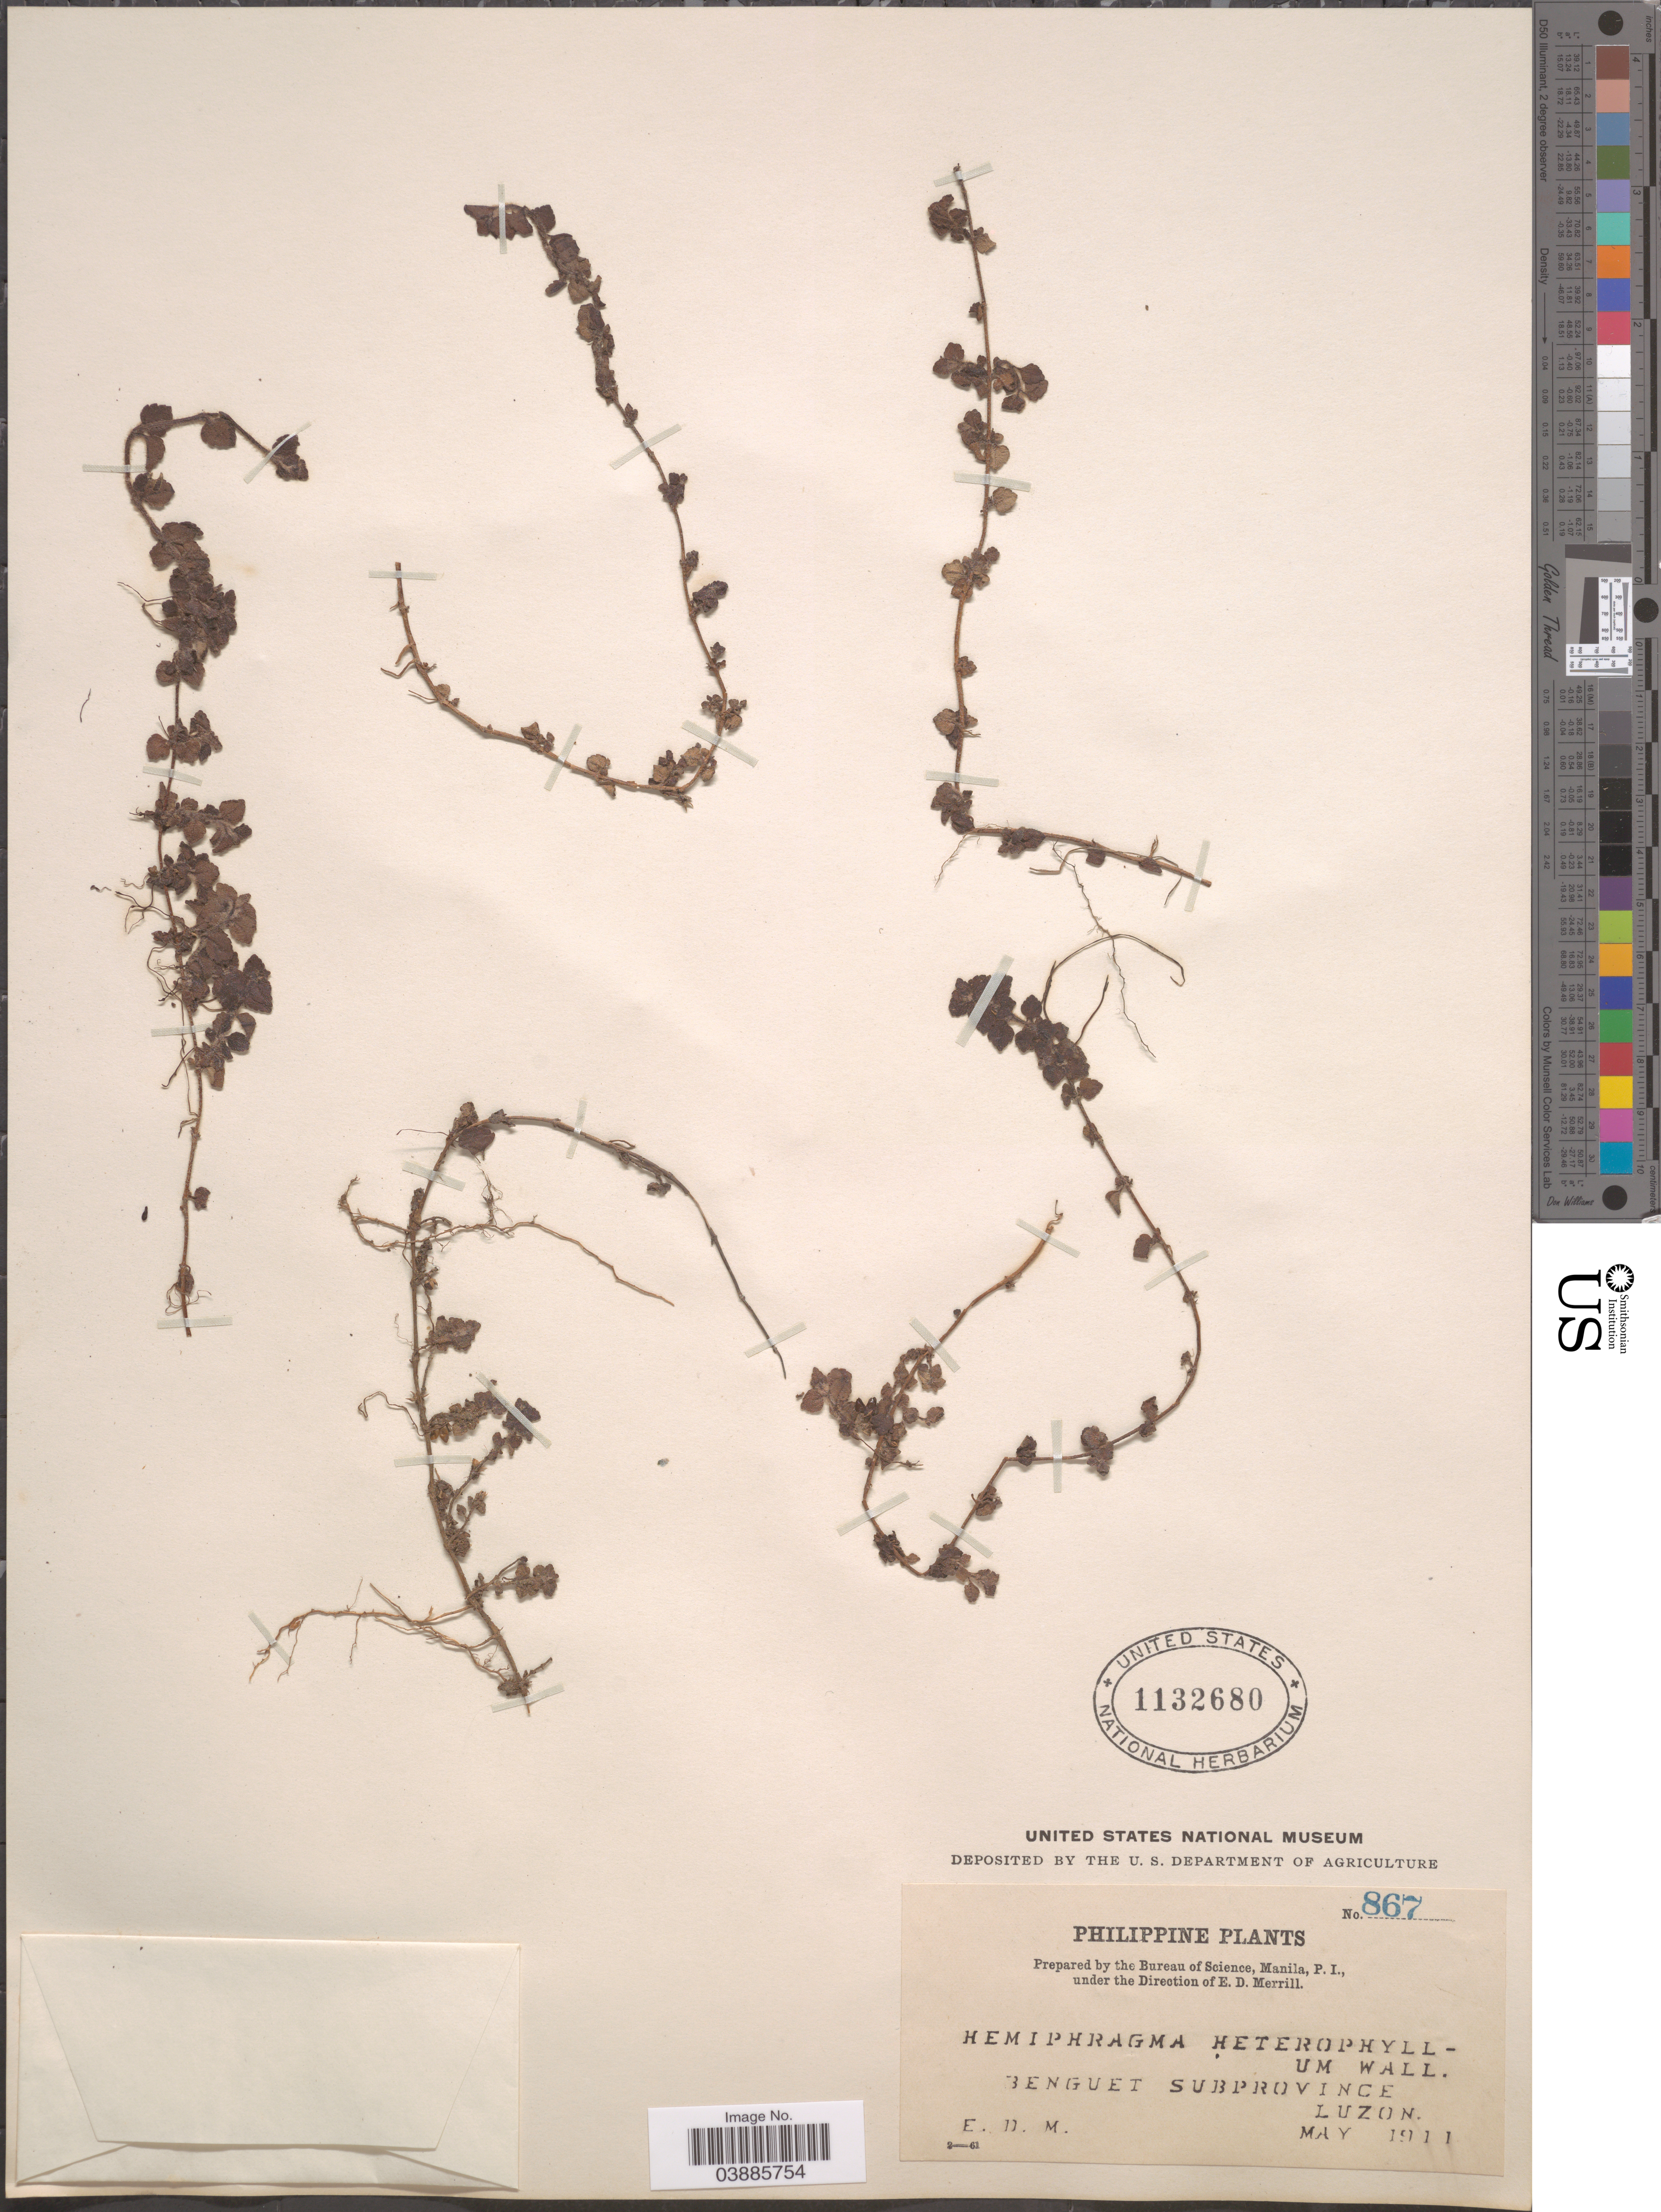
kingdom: Plantae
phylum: Tracheophyta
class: Magnoliopsida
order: Lamiales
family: Plantaginaceae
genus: Hemiphragma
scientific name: Hemiphragma heterophyllum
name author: Wall.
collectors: E. D. Merrill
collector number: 867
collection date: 1911-05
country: Philippines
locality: Benguet Subprovince. Luzon.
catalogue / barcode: US 1132680